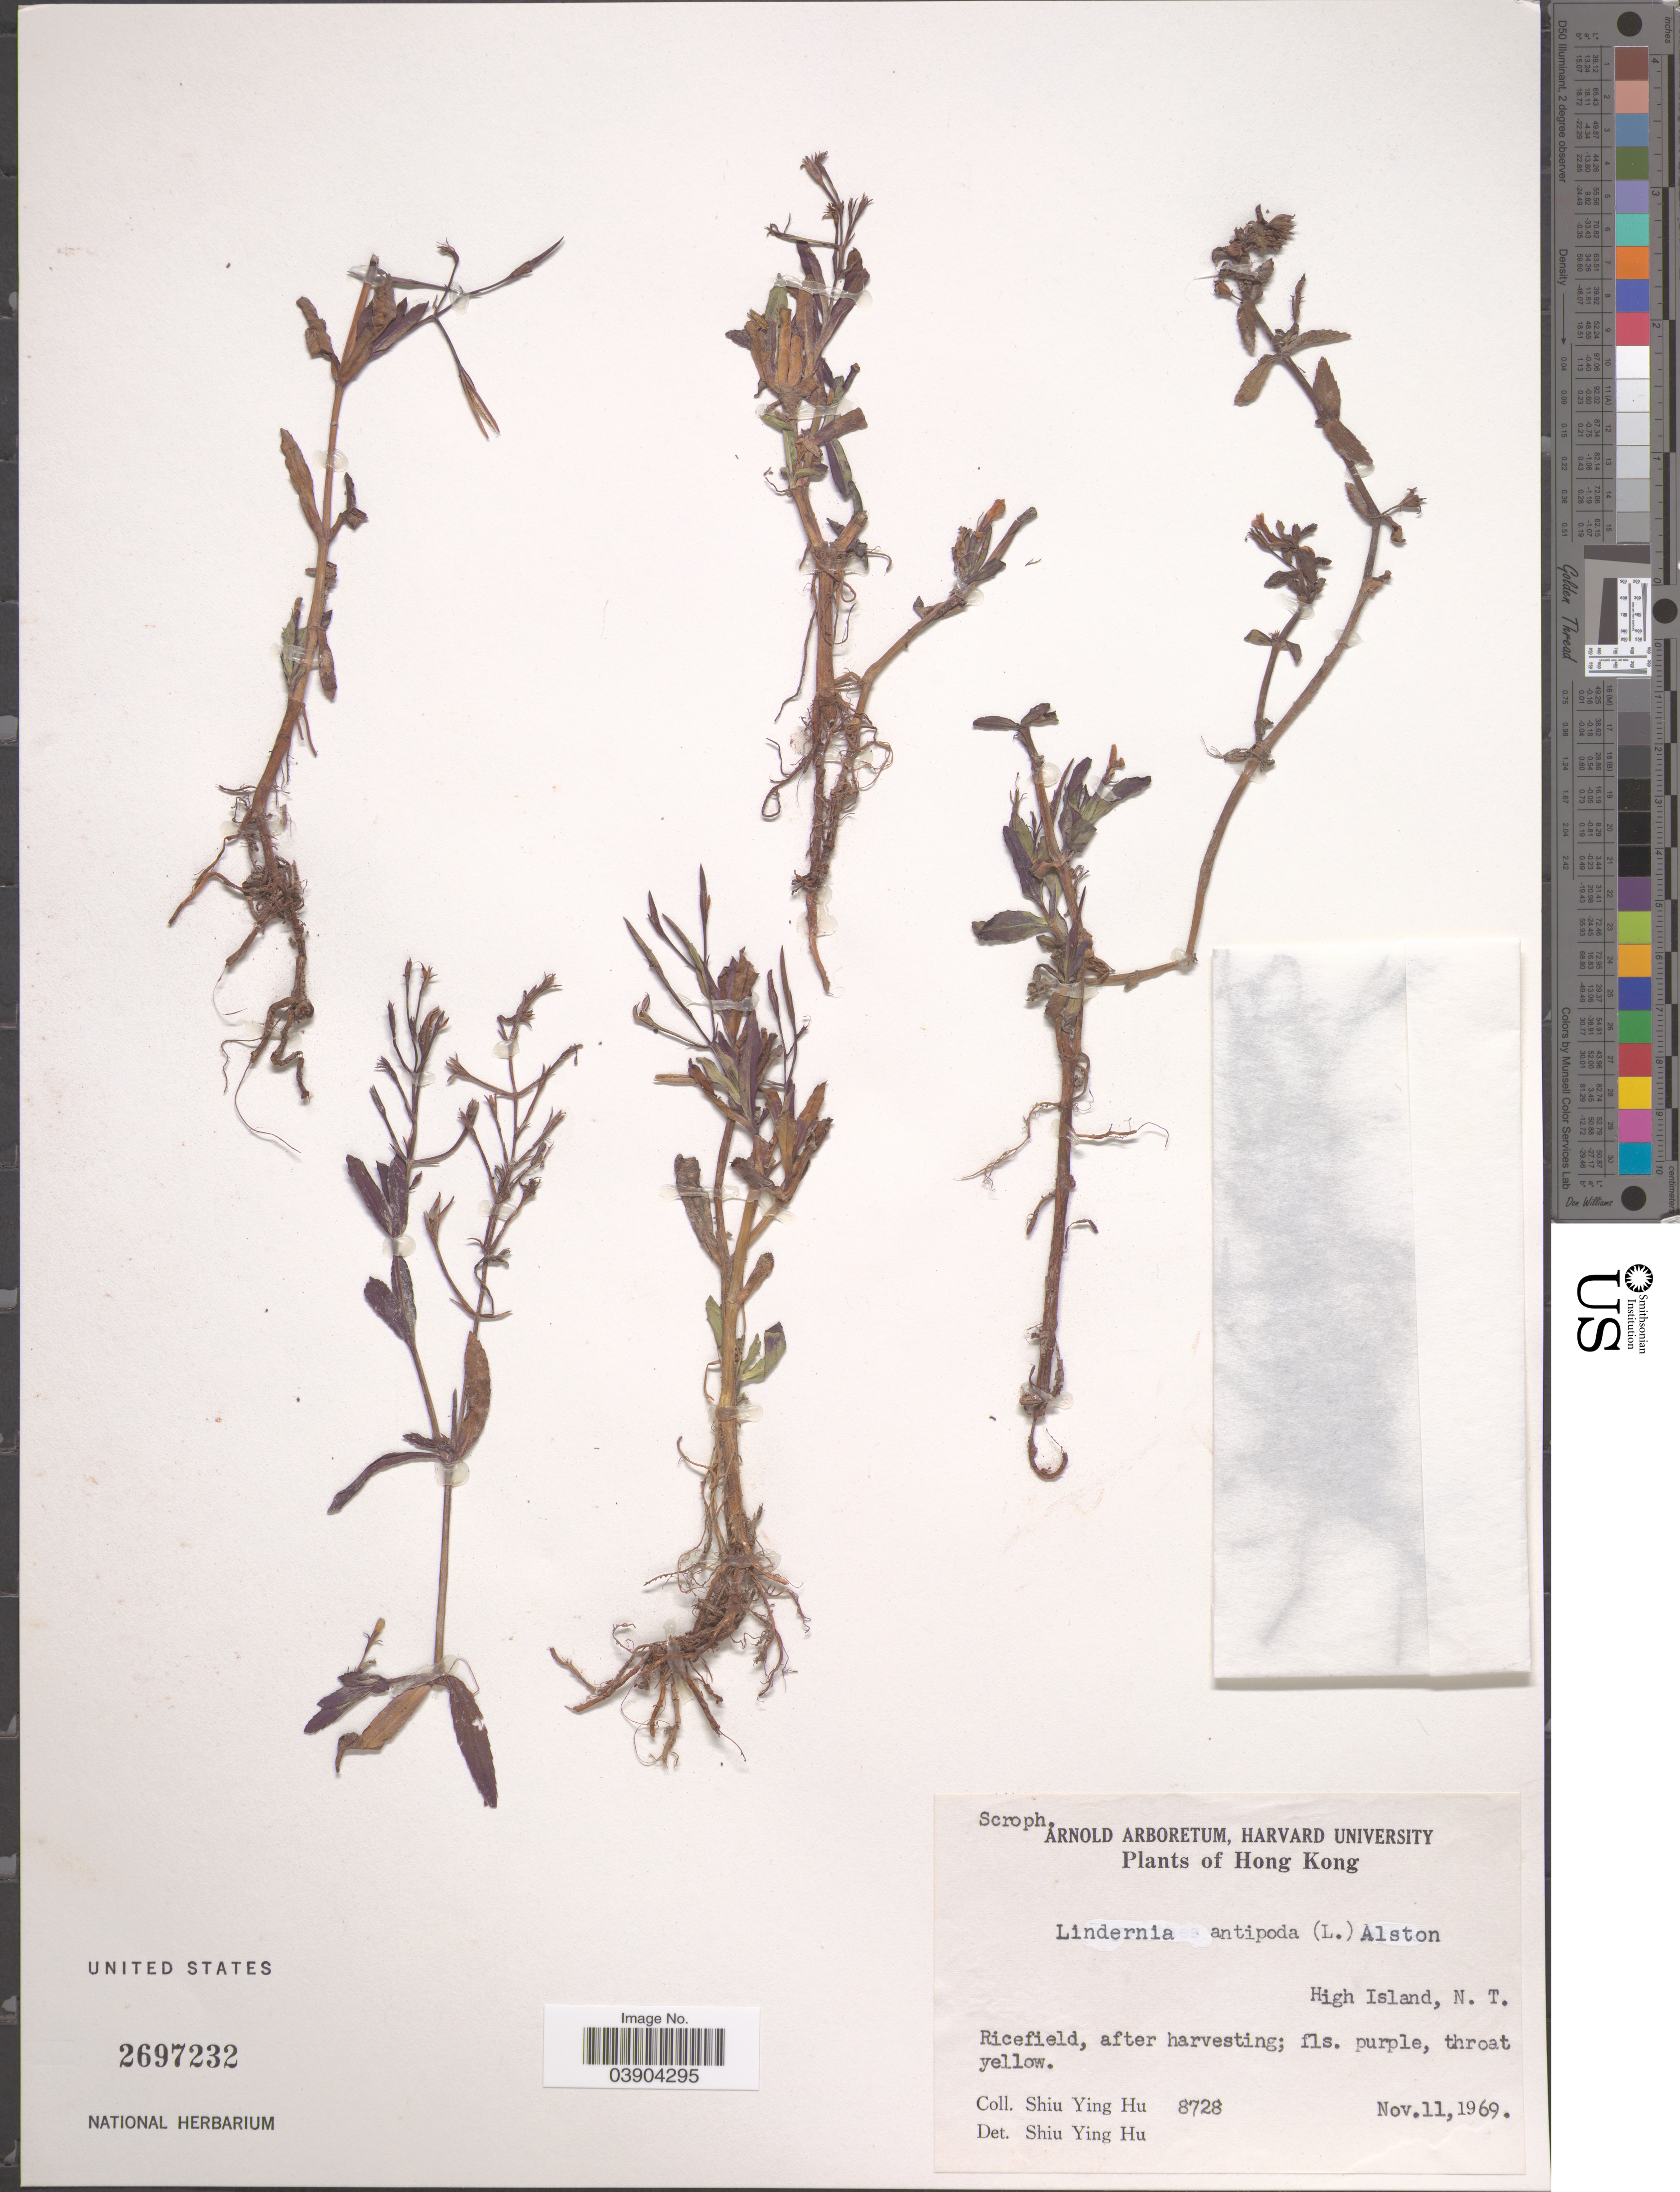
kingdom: Plantae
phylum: Tracheophyta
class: Magnoliopsida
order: Lamiales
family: Linderniaceae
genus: Lindernia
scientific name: Lindernia antipoda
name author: (L.) Alston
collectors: S. Y. Hu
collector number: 8728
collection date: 1969-11-11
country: China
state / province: Hong Kong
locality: High Island, N. T.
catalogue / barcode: US 2697232